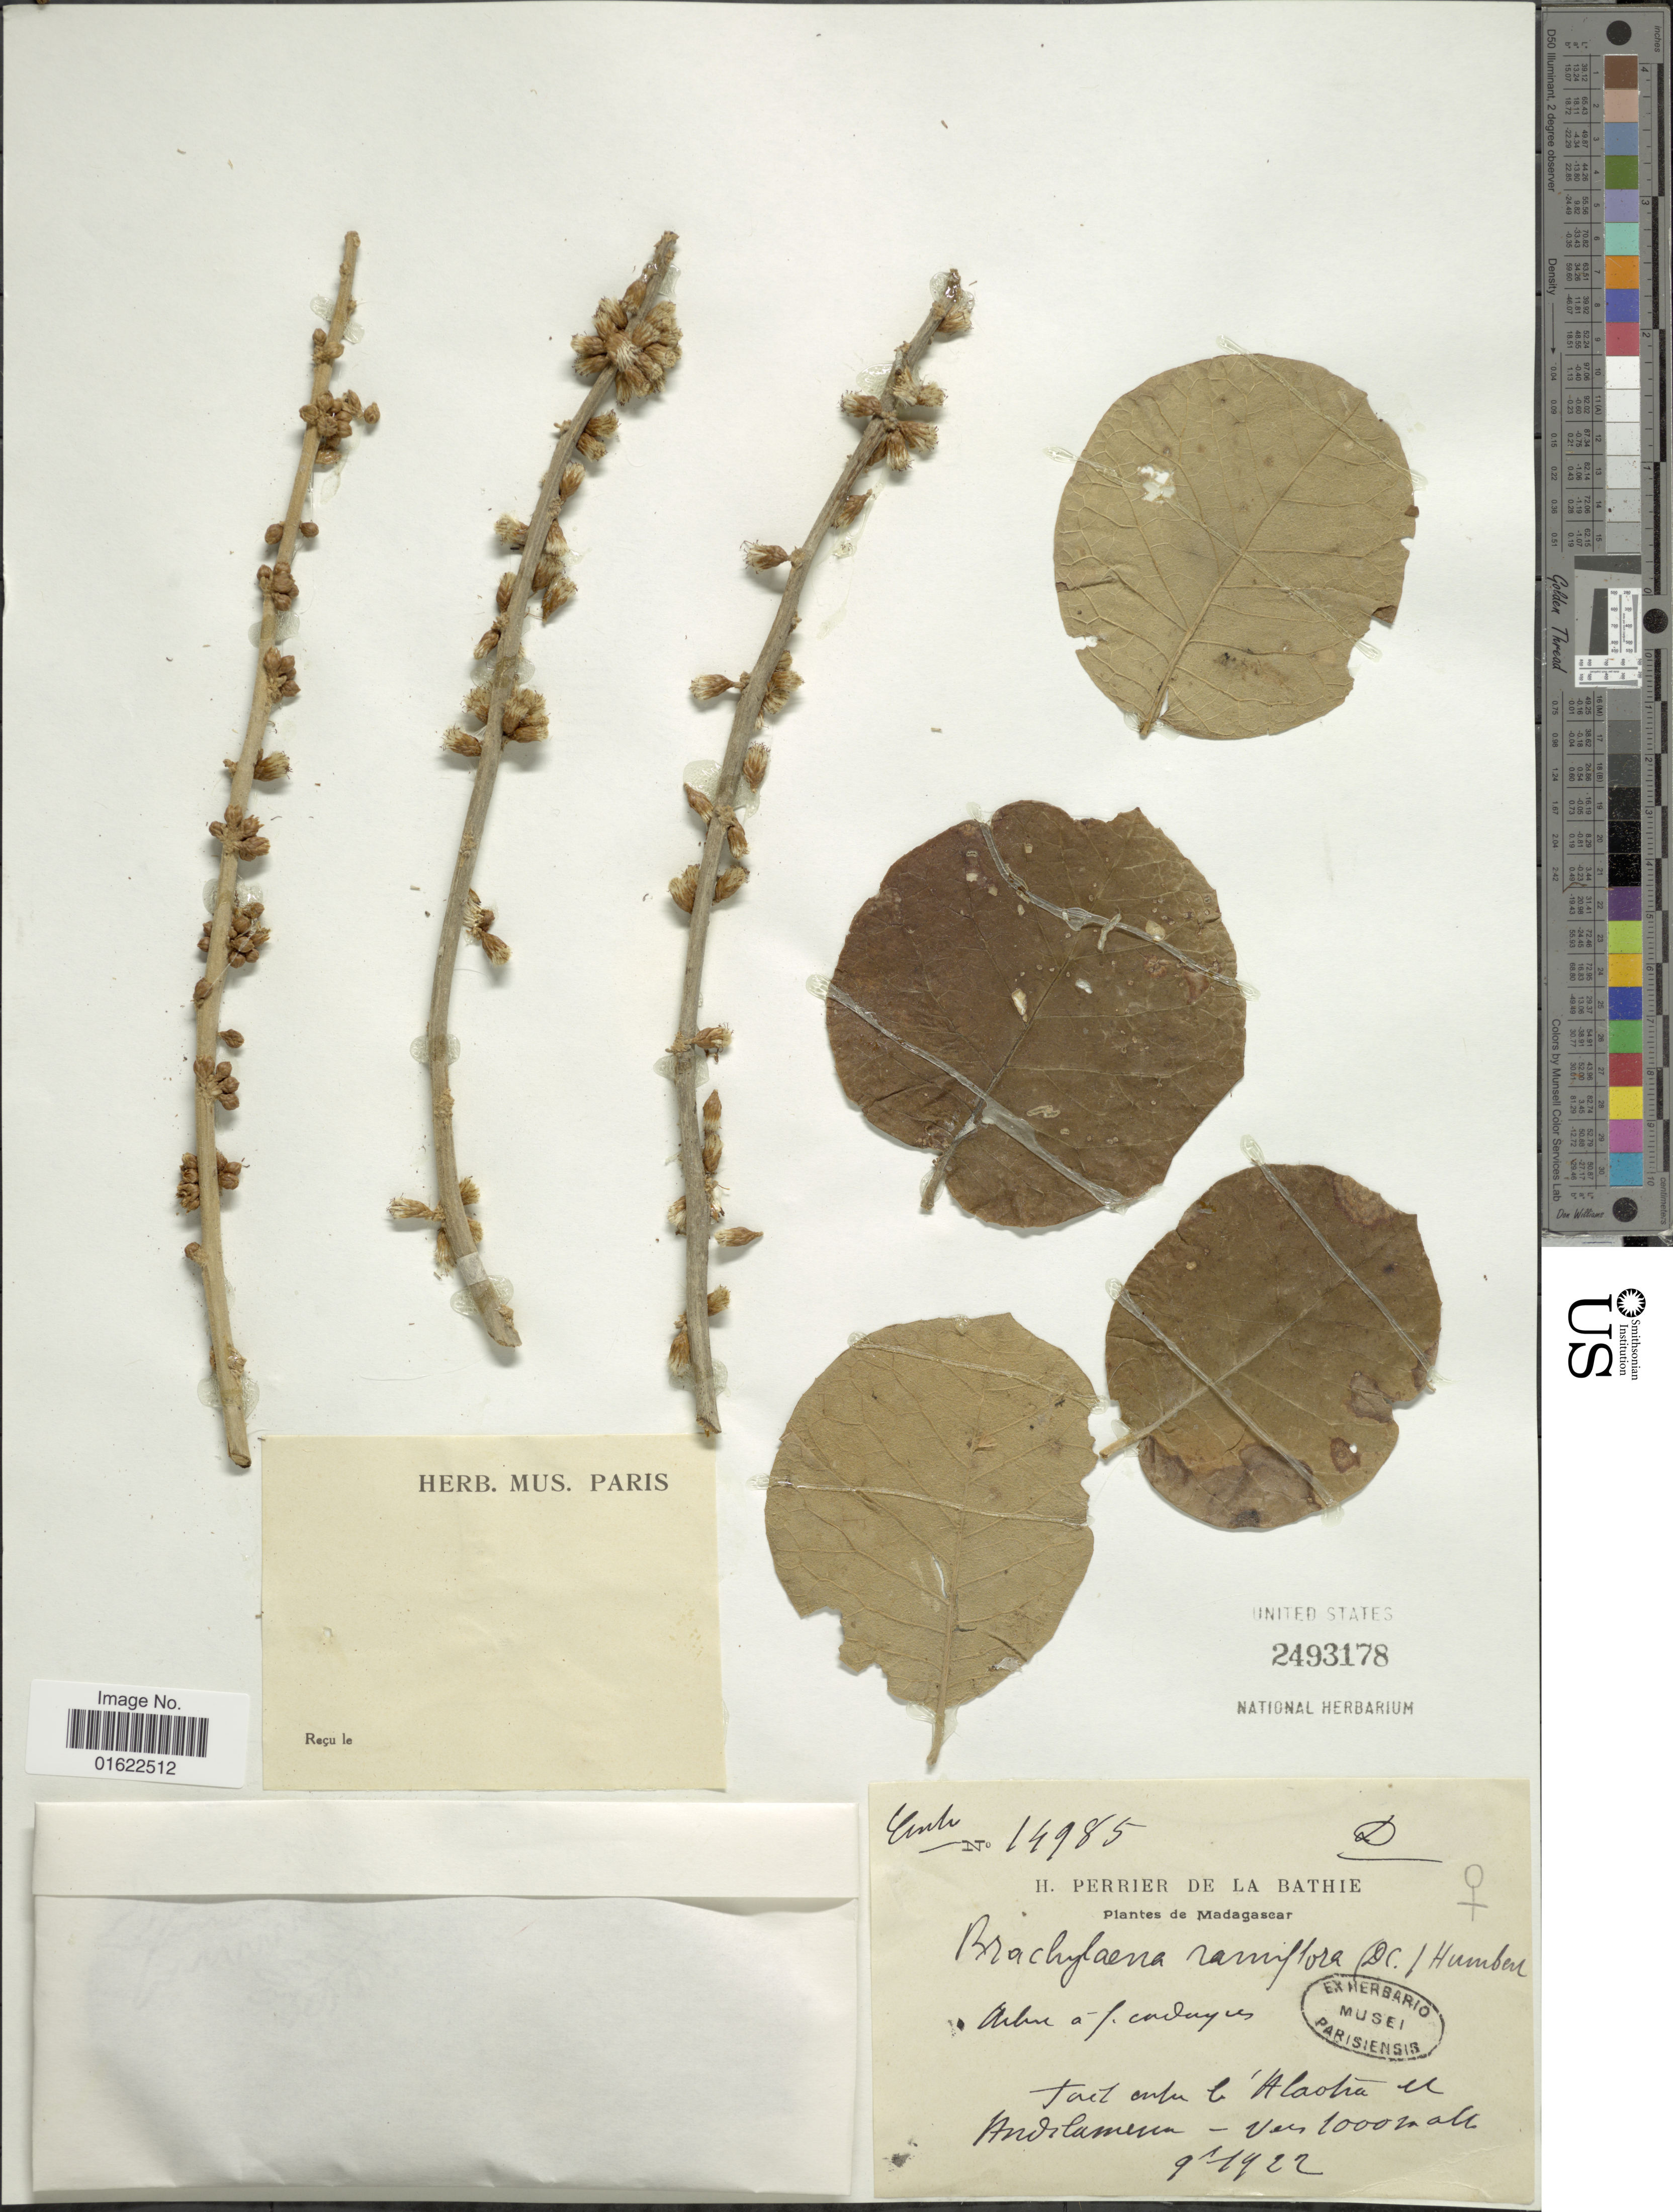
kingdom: Plantae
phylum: Tracheophyta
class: Magnoliopsida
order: Asterales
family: Asteraceae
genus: Brachylaena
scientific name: Brachylaena ramiflora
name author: (DC.) Humbert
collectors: H. Perrier de la Bâthie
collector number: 14985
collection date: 1922-09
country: Madagascar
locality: Tail onto b' Alaotra et Andilamena [interpreted]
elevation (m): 1000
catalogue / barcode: US 2493178